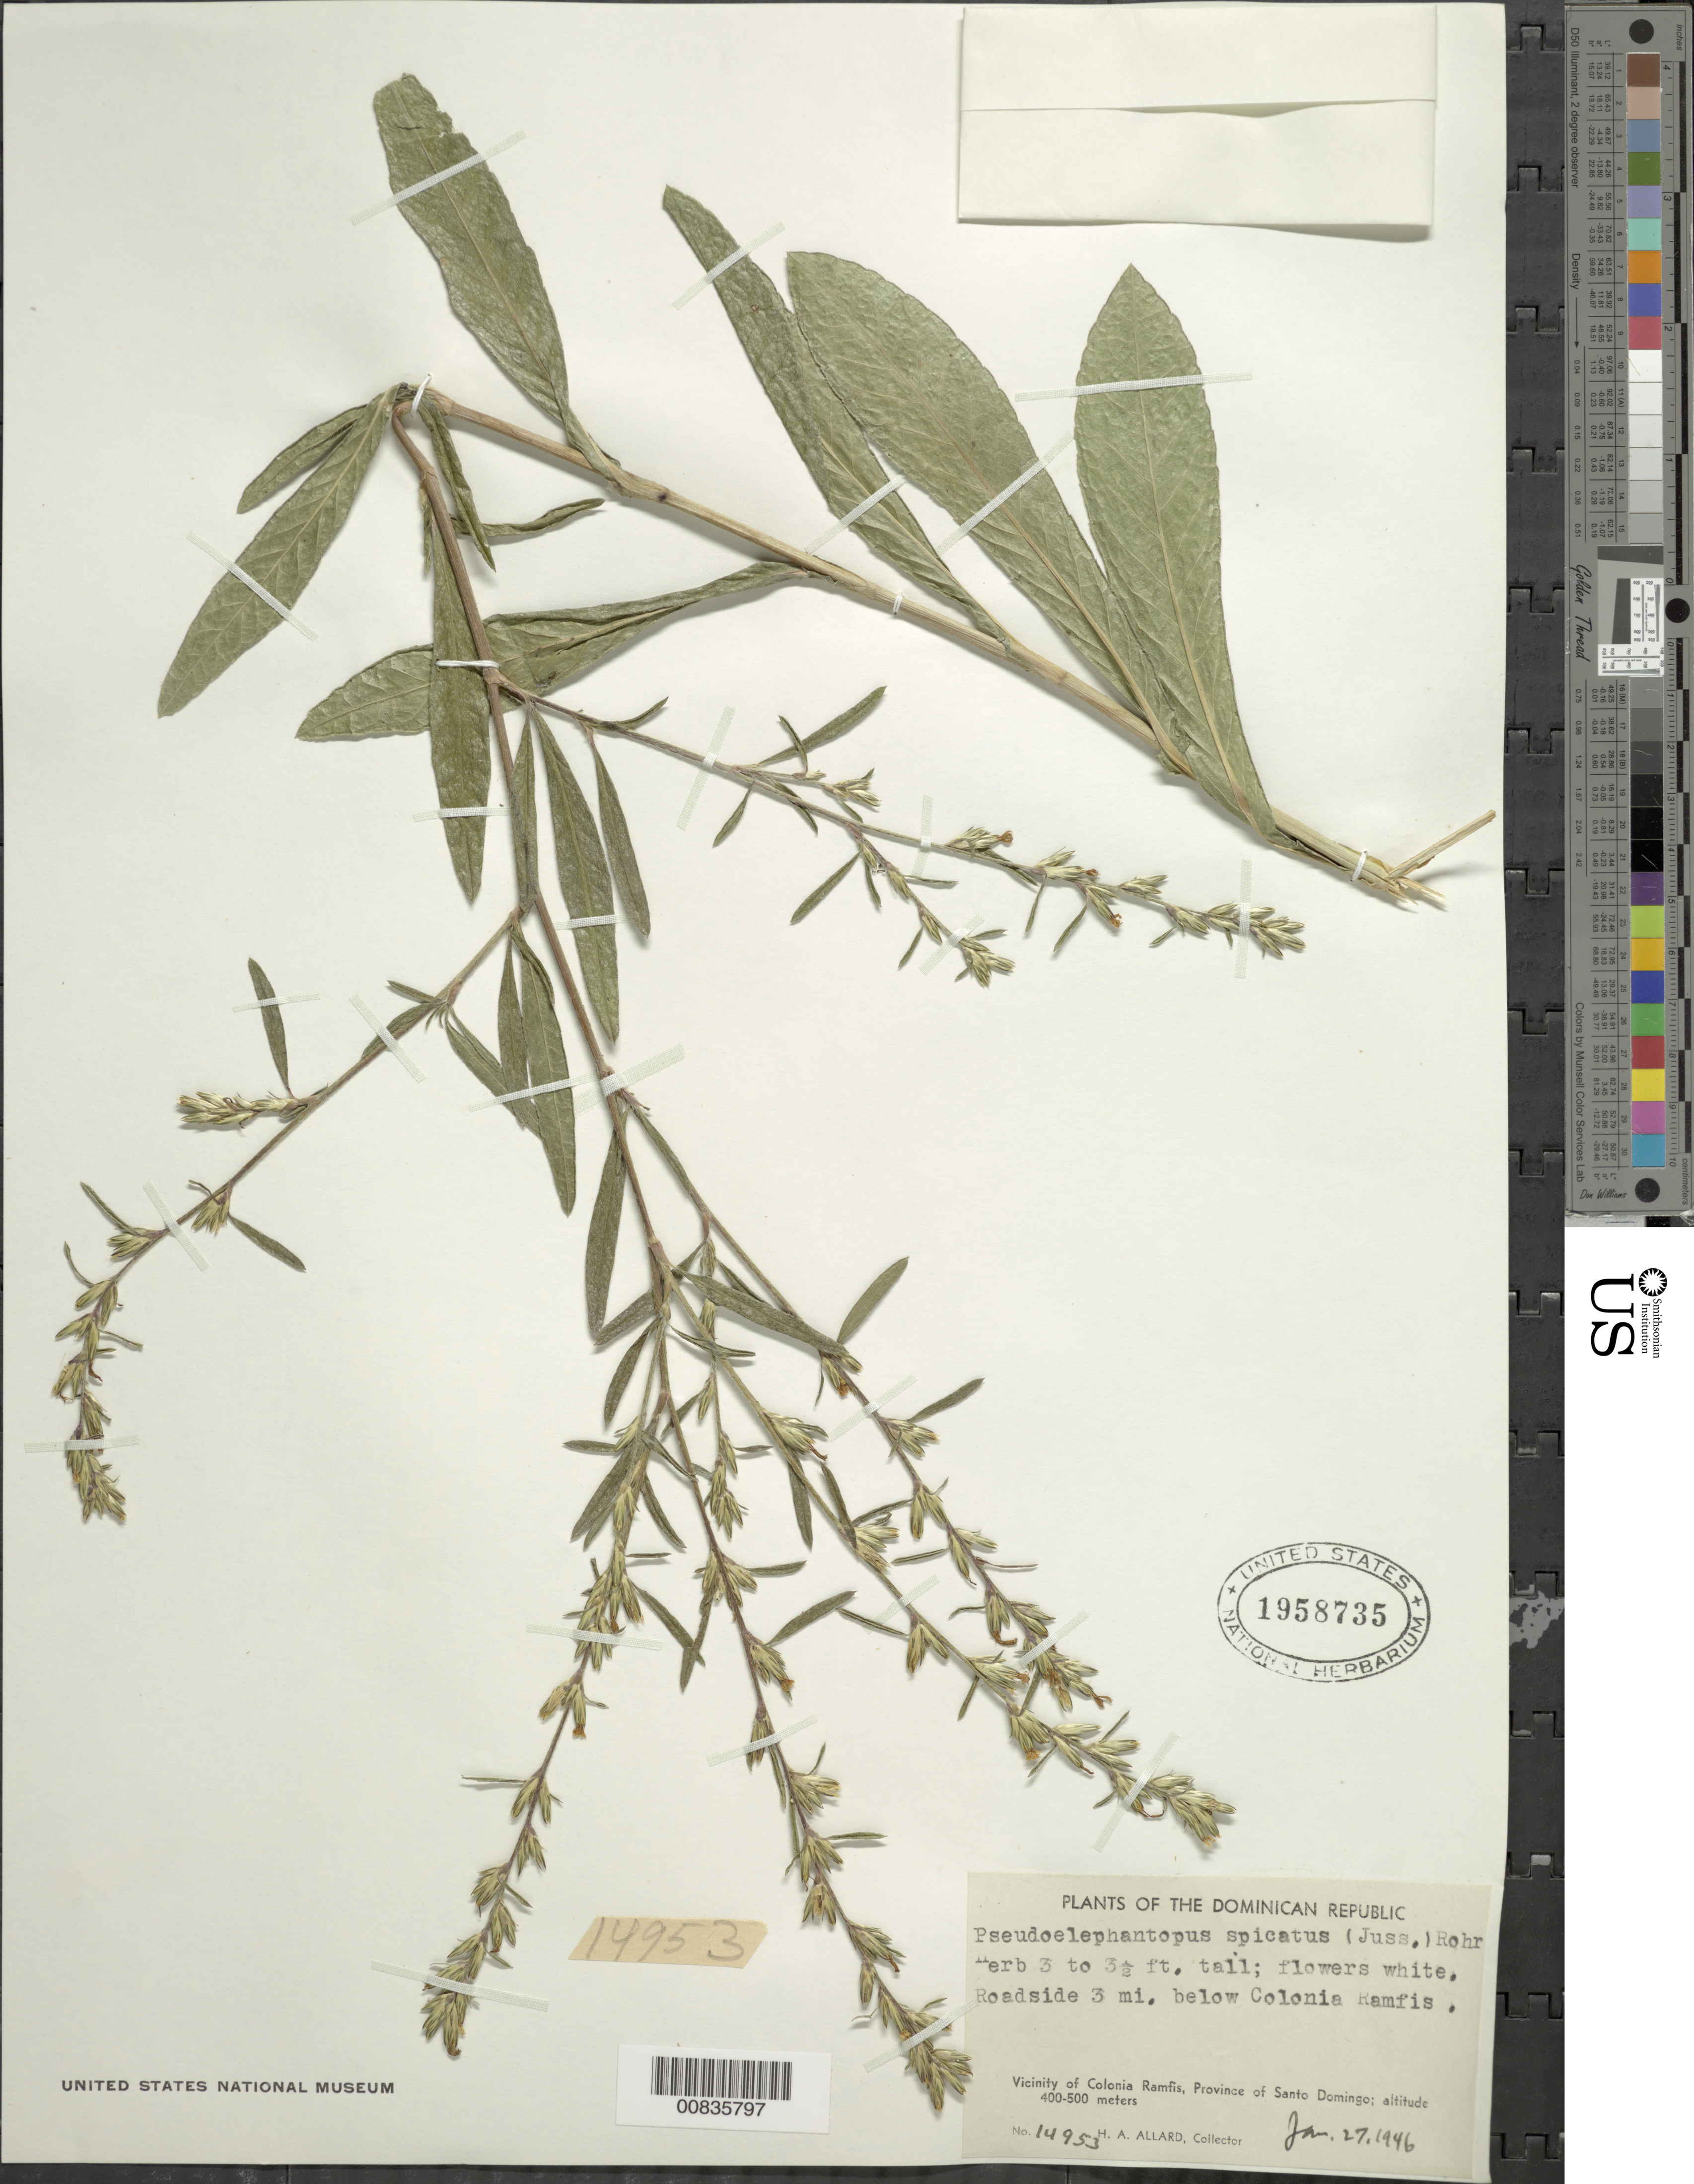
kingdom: Plantae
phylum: Tracheophyta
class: Magnoliopsida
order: Asterales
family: Asteraceae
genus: Pseudelephantopus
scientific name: Pseudelephantopus spicatus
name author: (Juss. ex Aubl.) C.F. Baker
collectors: H. A. Allard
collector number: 14953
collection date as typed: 27 Jan 1946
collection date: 1946-01-27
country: Dominican Republic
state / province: Distrito Nacional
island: Hispaniola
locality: Vicinity of Colonia Ramfis, 3 miles below town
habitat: Roadside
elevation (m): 400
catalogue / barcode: US 1958735